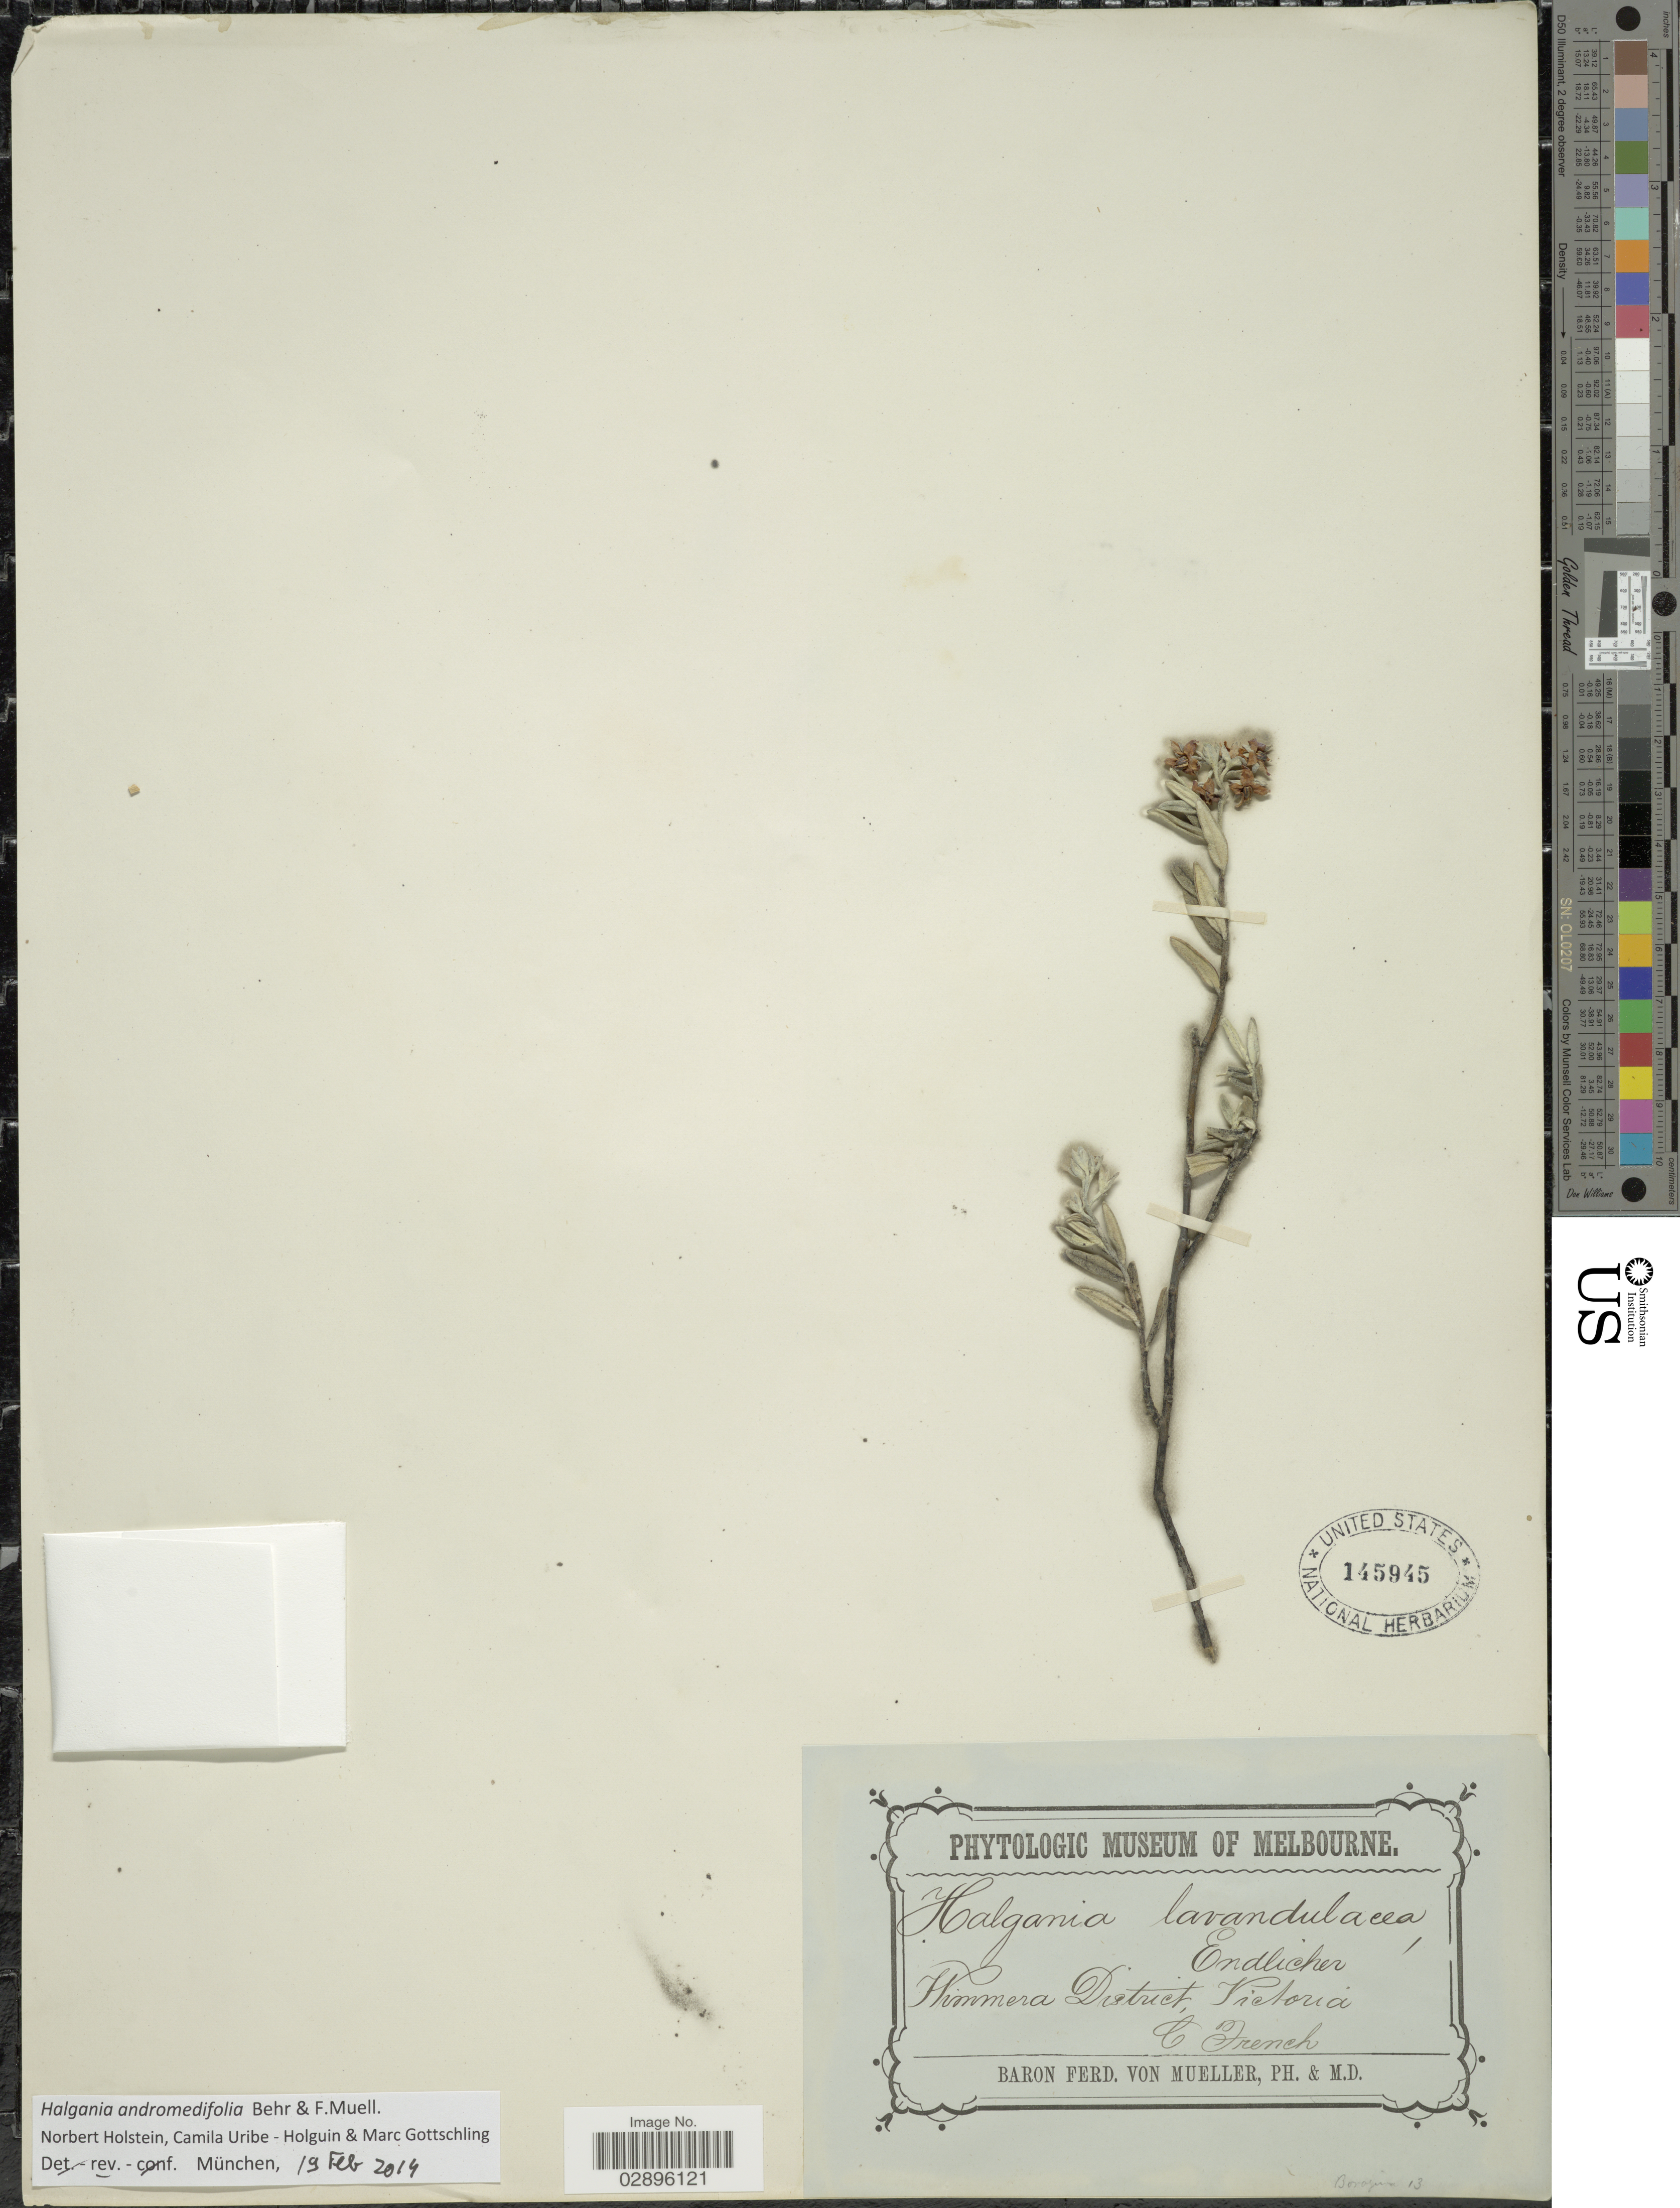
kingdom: Plantae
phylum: Tracheophyta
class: Magnoliopsida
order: Boraginales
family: Ehretiaceae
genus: Halgania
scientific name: Halgania andromedifolia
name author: Behr & F. Muell. ex F. Muell.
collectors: C. French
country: Australia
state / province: Victoria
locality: Wimmera District, Victoria.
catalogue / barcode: US 145945